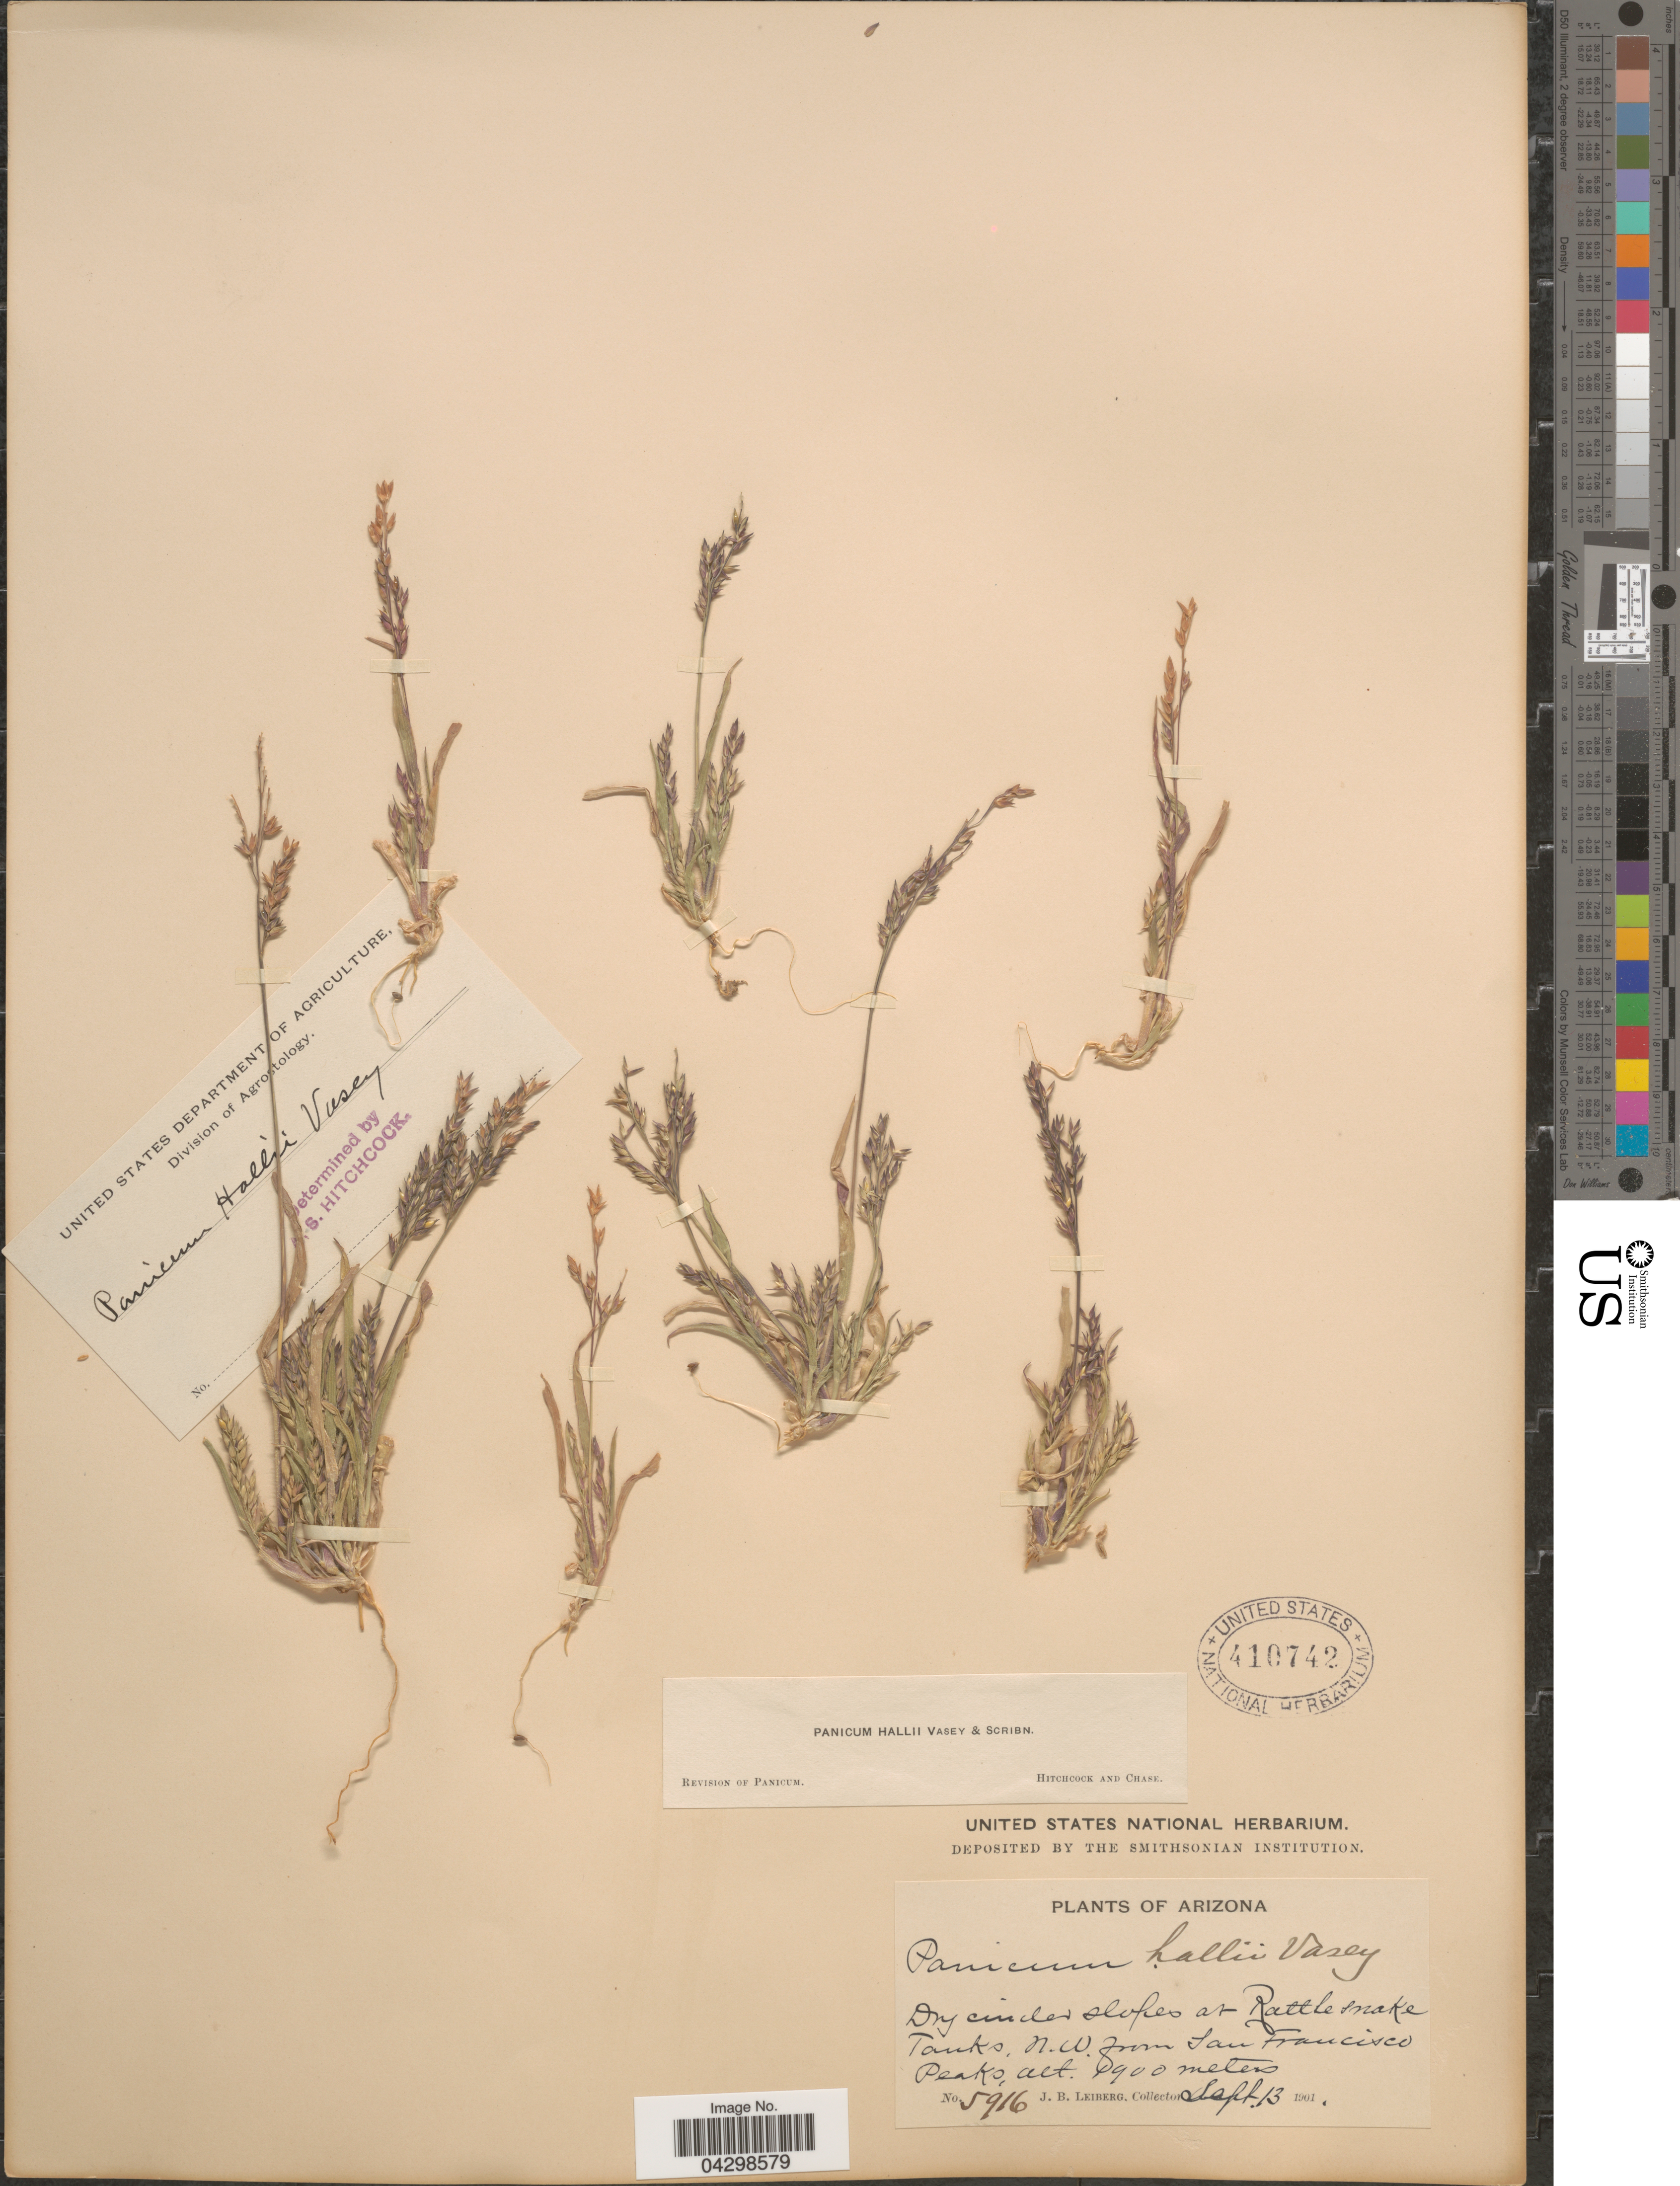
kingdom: Plantae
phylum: Tracheophyta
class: Liliopsida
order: Poales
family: Poaceae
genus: Panicum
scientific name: Panicum hallii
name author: Vasey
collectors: J. B. Leiberg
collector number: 5916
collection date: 1901-09-13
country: United States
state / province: Arizona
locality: Dry cinder slopes at Rattle Snake Tanks, N.W. from San Francisco Peaks.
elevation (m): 1900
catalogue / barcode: US 410742